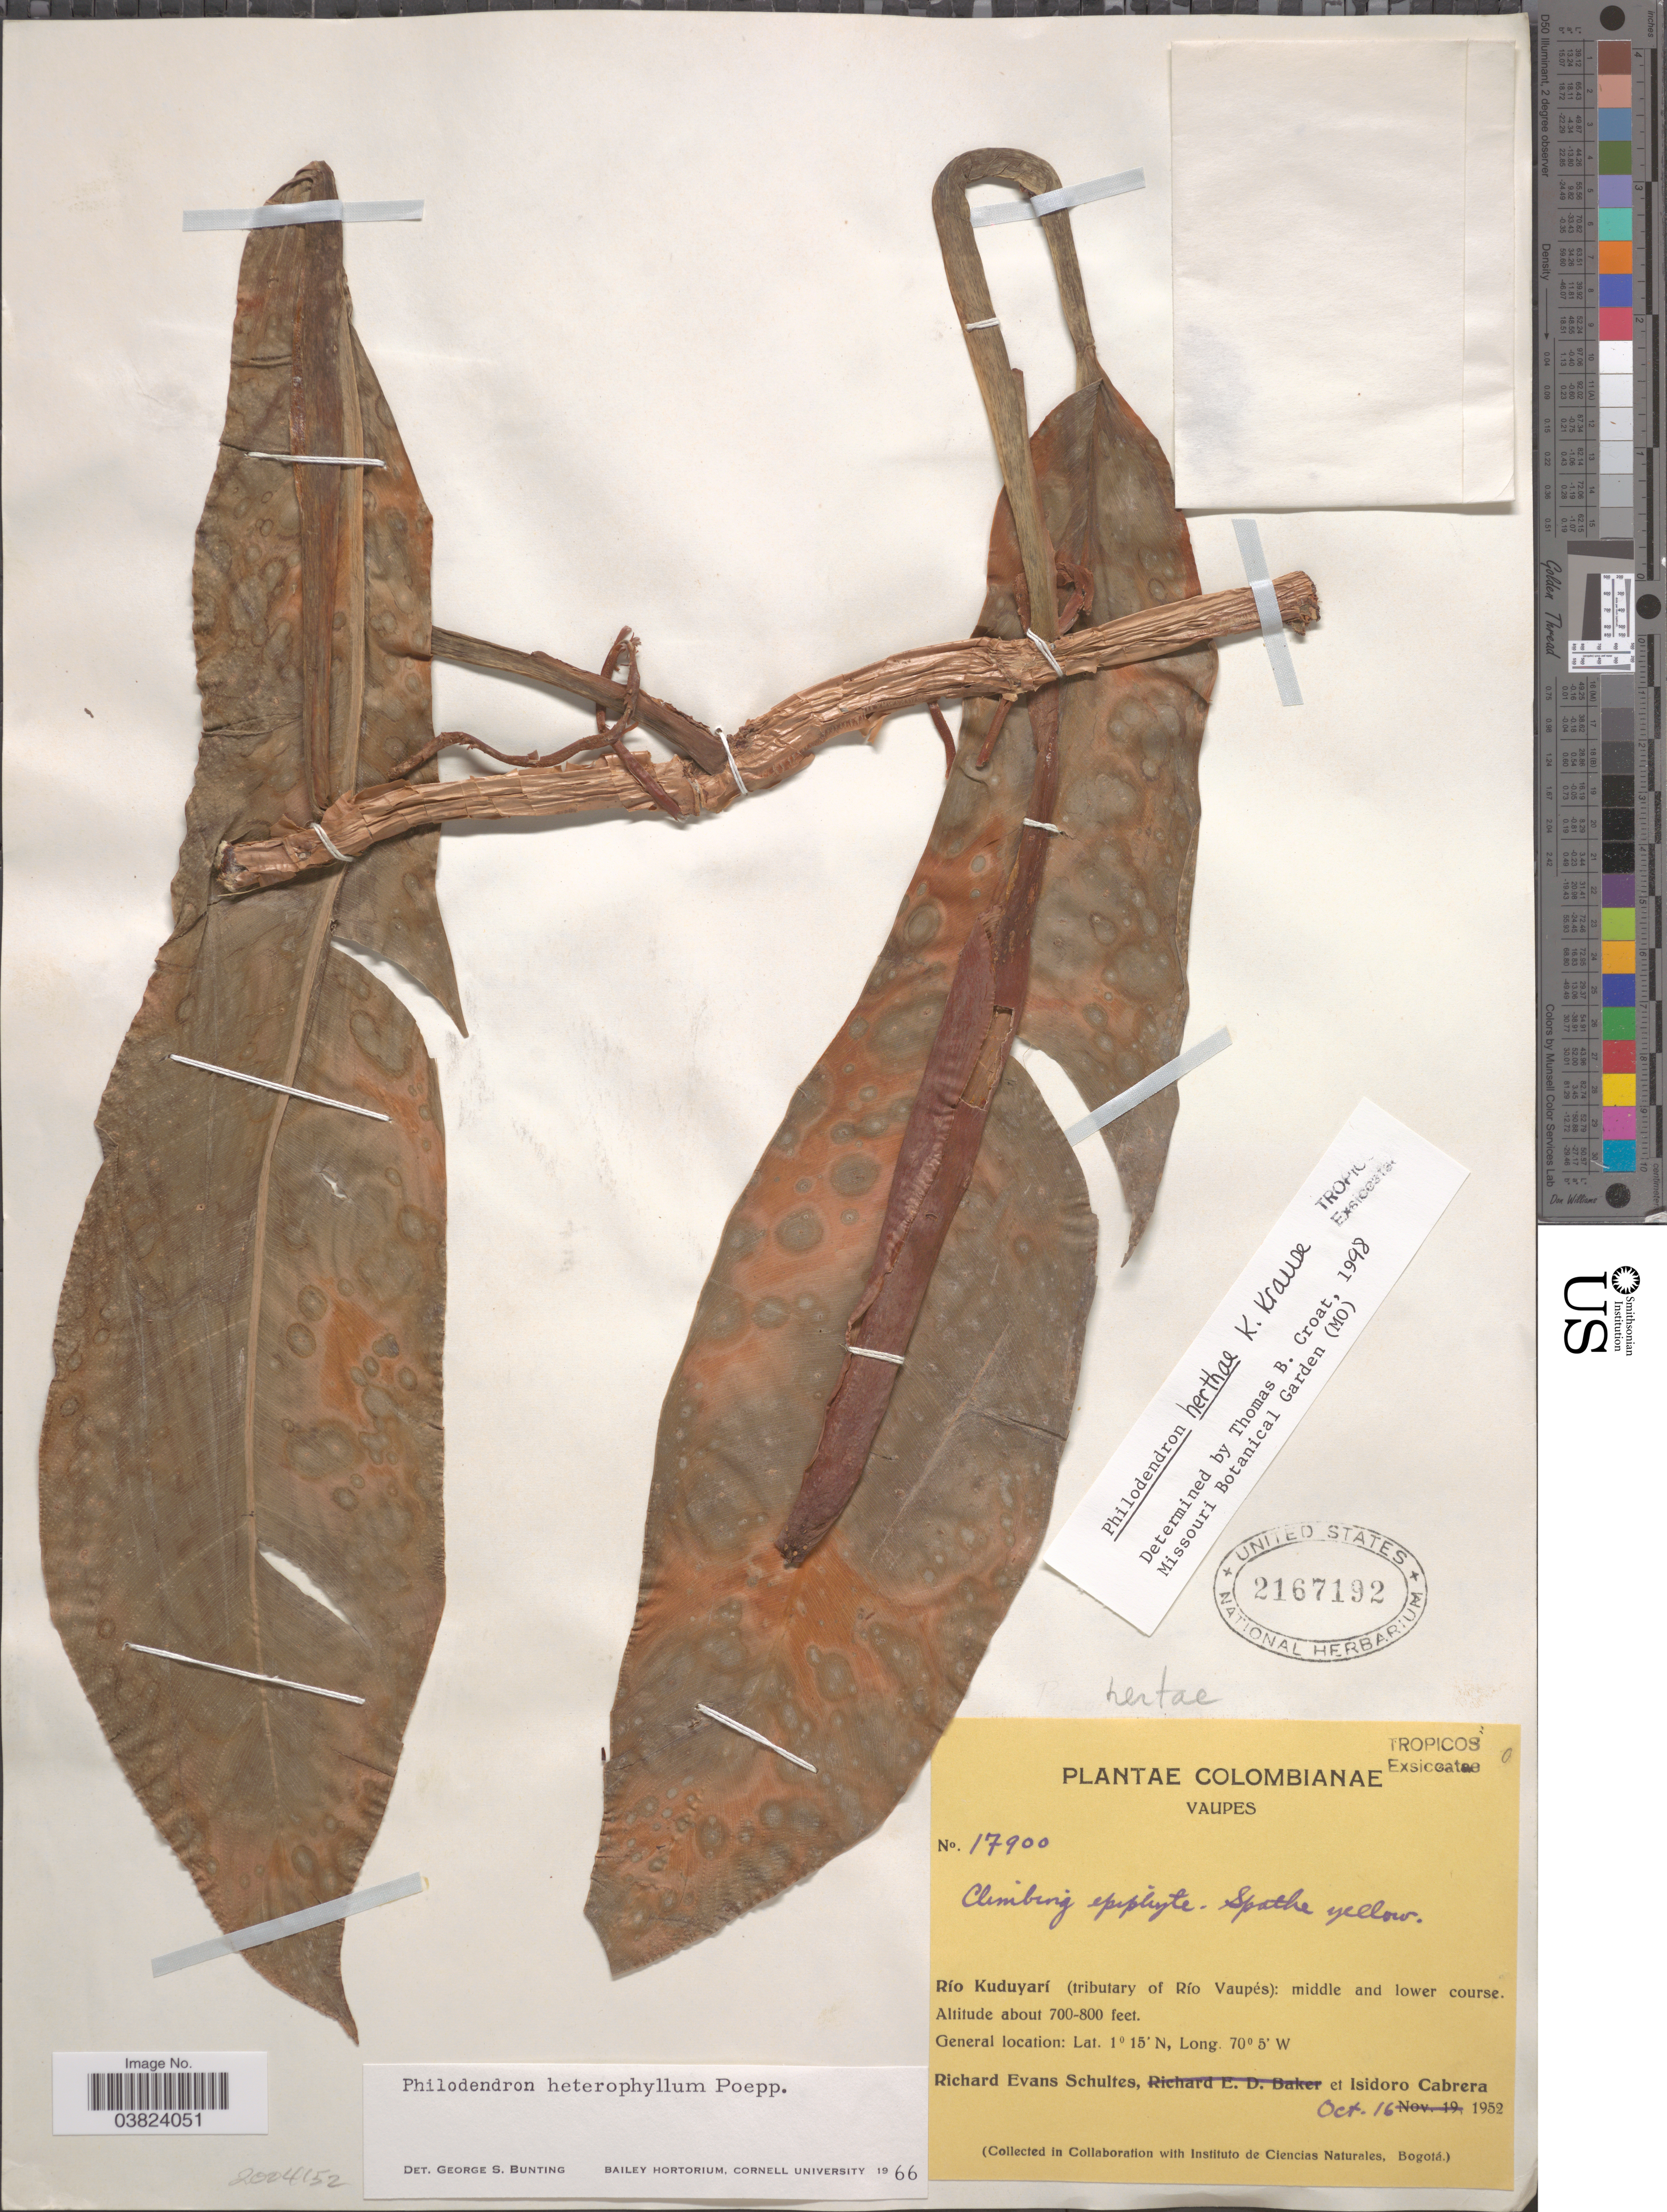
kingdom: Plantae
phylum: Tracheophyta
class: Liliopsida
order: Alismatales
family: Araceae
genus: Philodendron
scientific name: Philodendron herthae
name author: K. Krause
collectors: R. E. Schultes & I. Cabrera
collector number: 17900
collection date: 1952-10-16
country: Colombia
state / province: Vaupés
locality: Río Kuduyarí (tributary of Río Vaupés): middle and lower course.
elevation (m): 213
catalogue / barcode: US 2167192